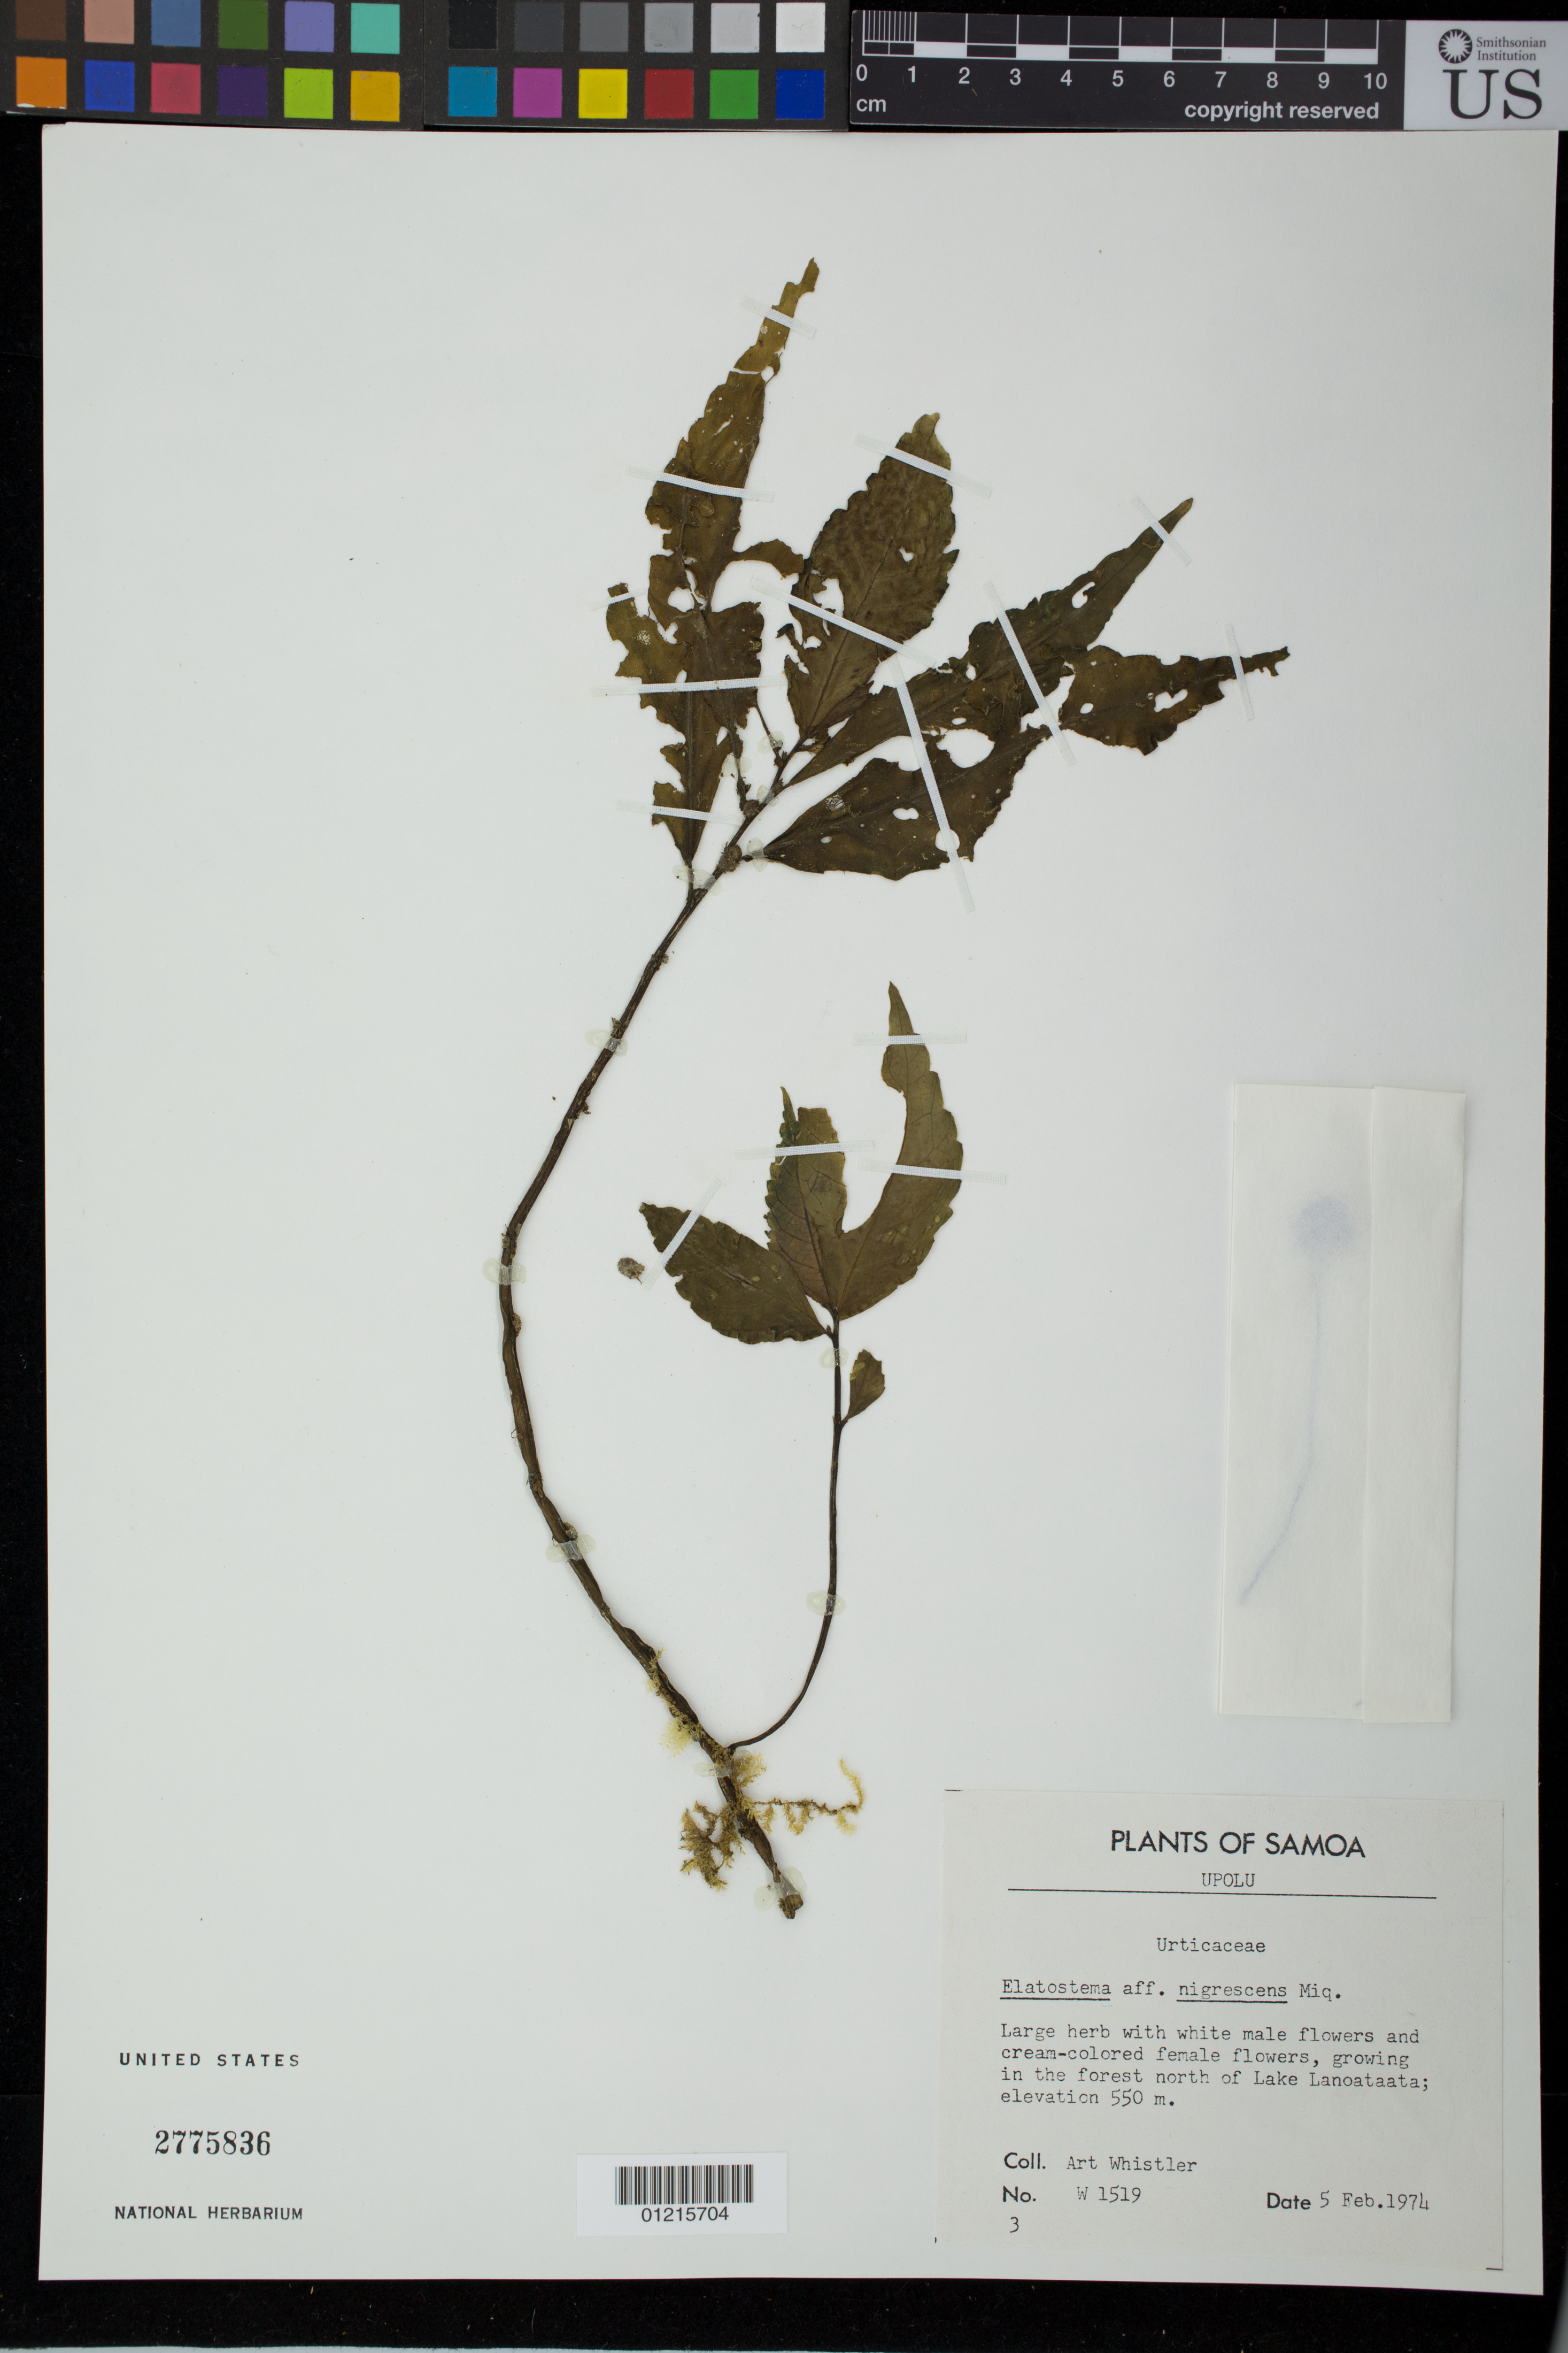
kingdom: Plantae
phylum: Tracheophyta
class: Magnoliopsida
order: Rosales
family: Urticaceae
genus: Elatostema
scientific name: Elatostema nigrescens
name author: Miq.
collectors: A. Whistler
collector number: W 1519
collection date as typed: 05 Feb 1974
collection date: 1974-02-05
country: Samoa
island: Upolu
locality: North of Lake Lanoataata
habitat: In the forest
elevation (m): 550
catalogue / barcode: US 2775836